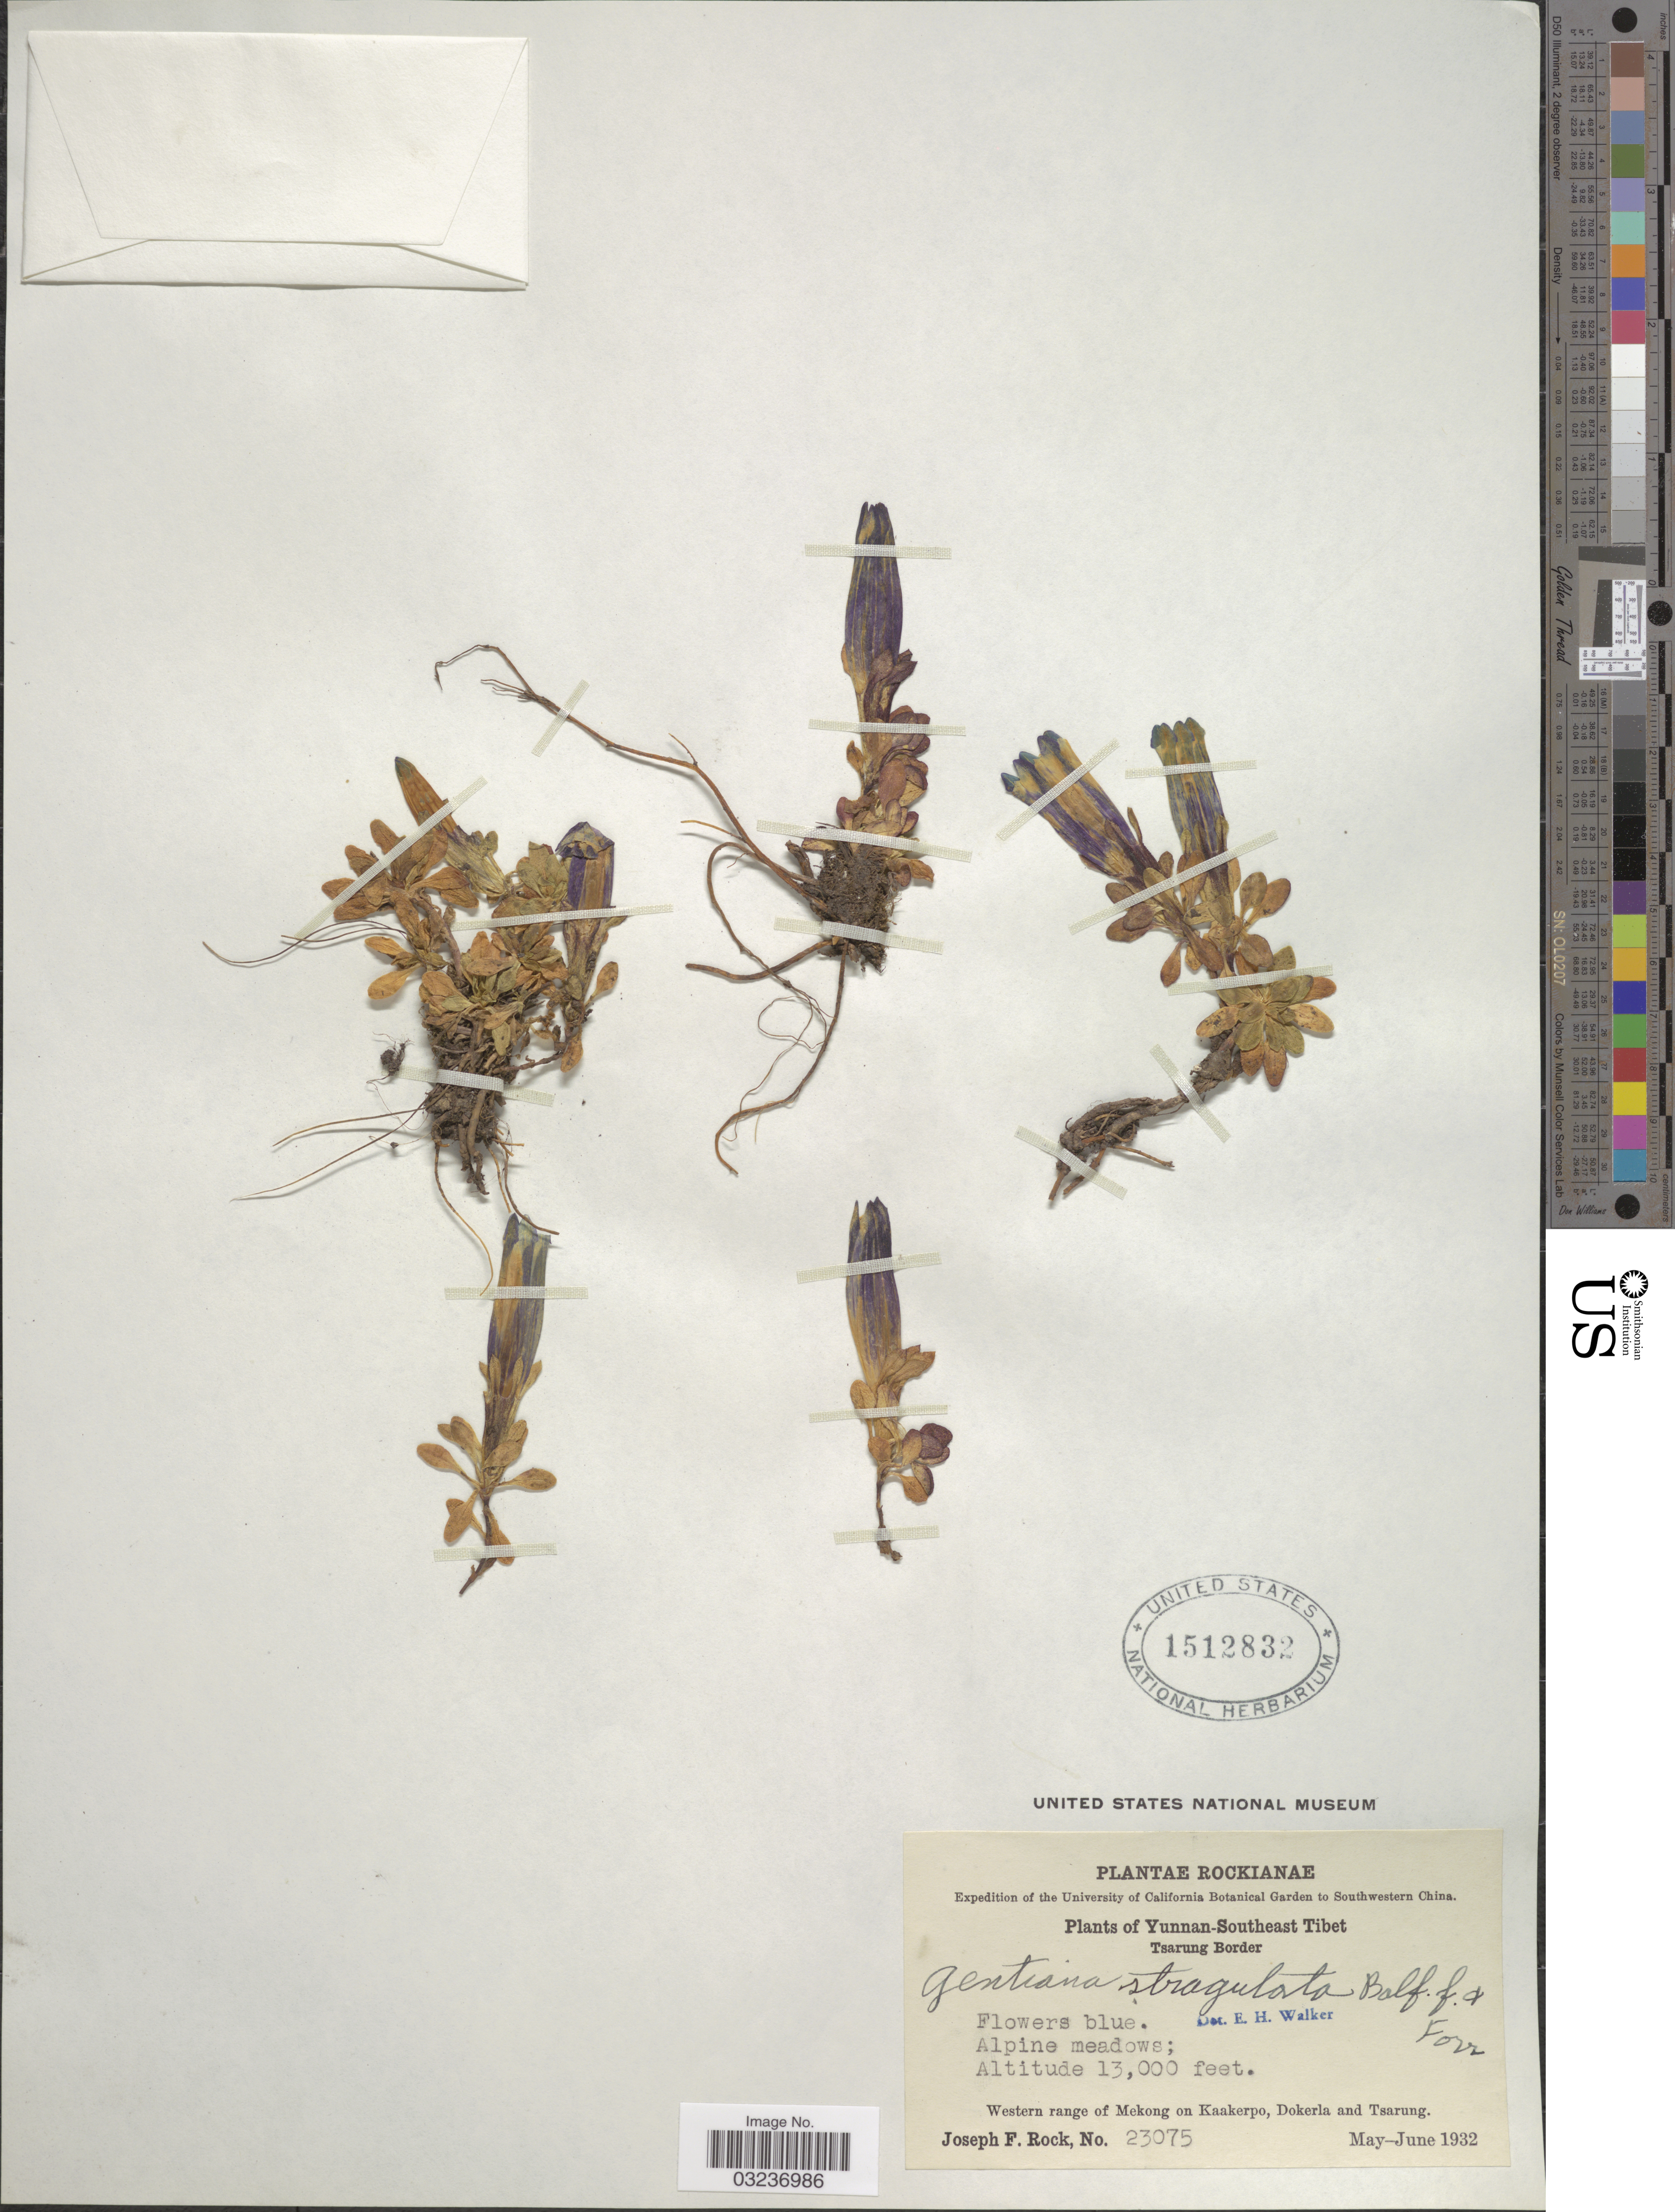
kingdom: Plantae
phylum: Tracheophyta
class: Magnoliopsida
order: Gentianales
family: Gentianaceae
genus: Gentiana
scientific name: Gentiana stragulata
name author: Balf. f. & Forrest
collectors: J. F. Rock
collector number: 23075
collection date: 1932-05/1932-06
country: China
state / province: Yunnan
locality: Southwestern China, Yunnan-Southeast Tibet, Tsarung Border, Western range of Mekong on Kaakerpo, Dokerla and Tsarung.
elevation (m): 3962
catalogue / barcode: US 1512832